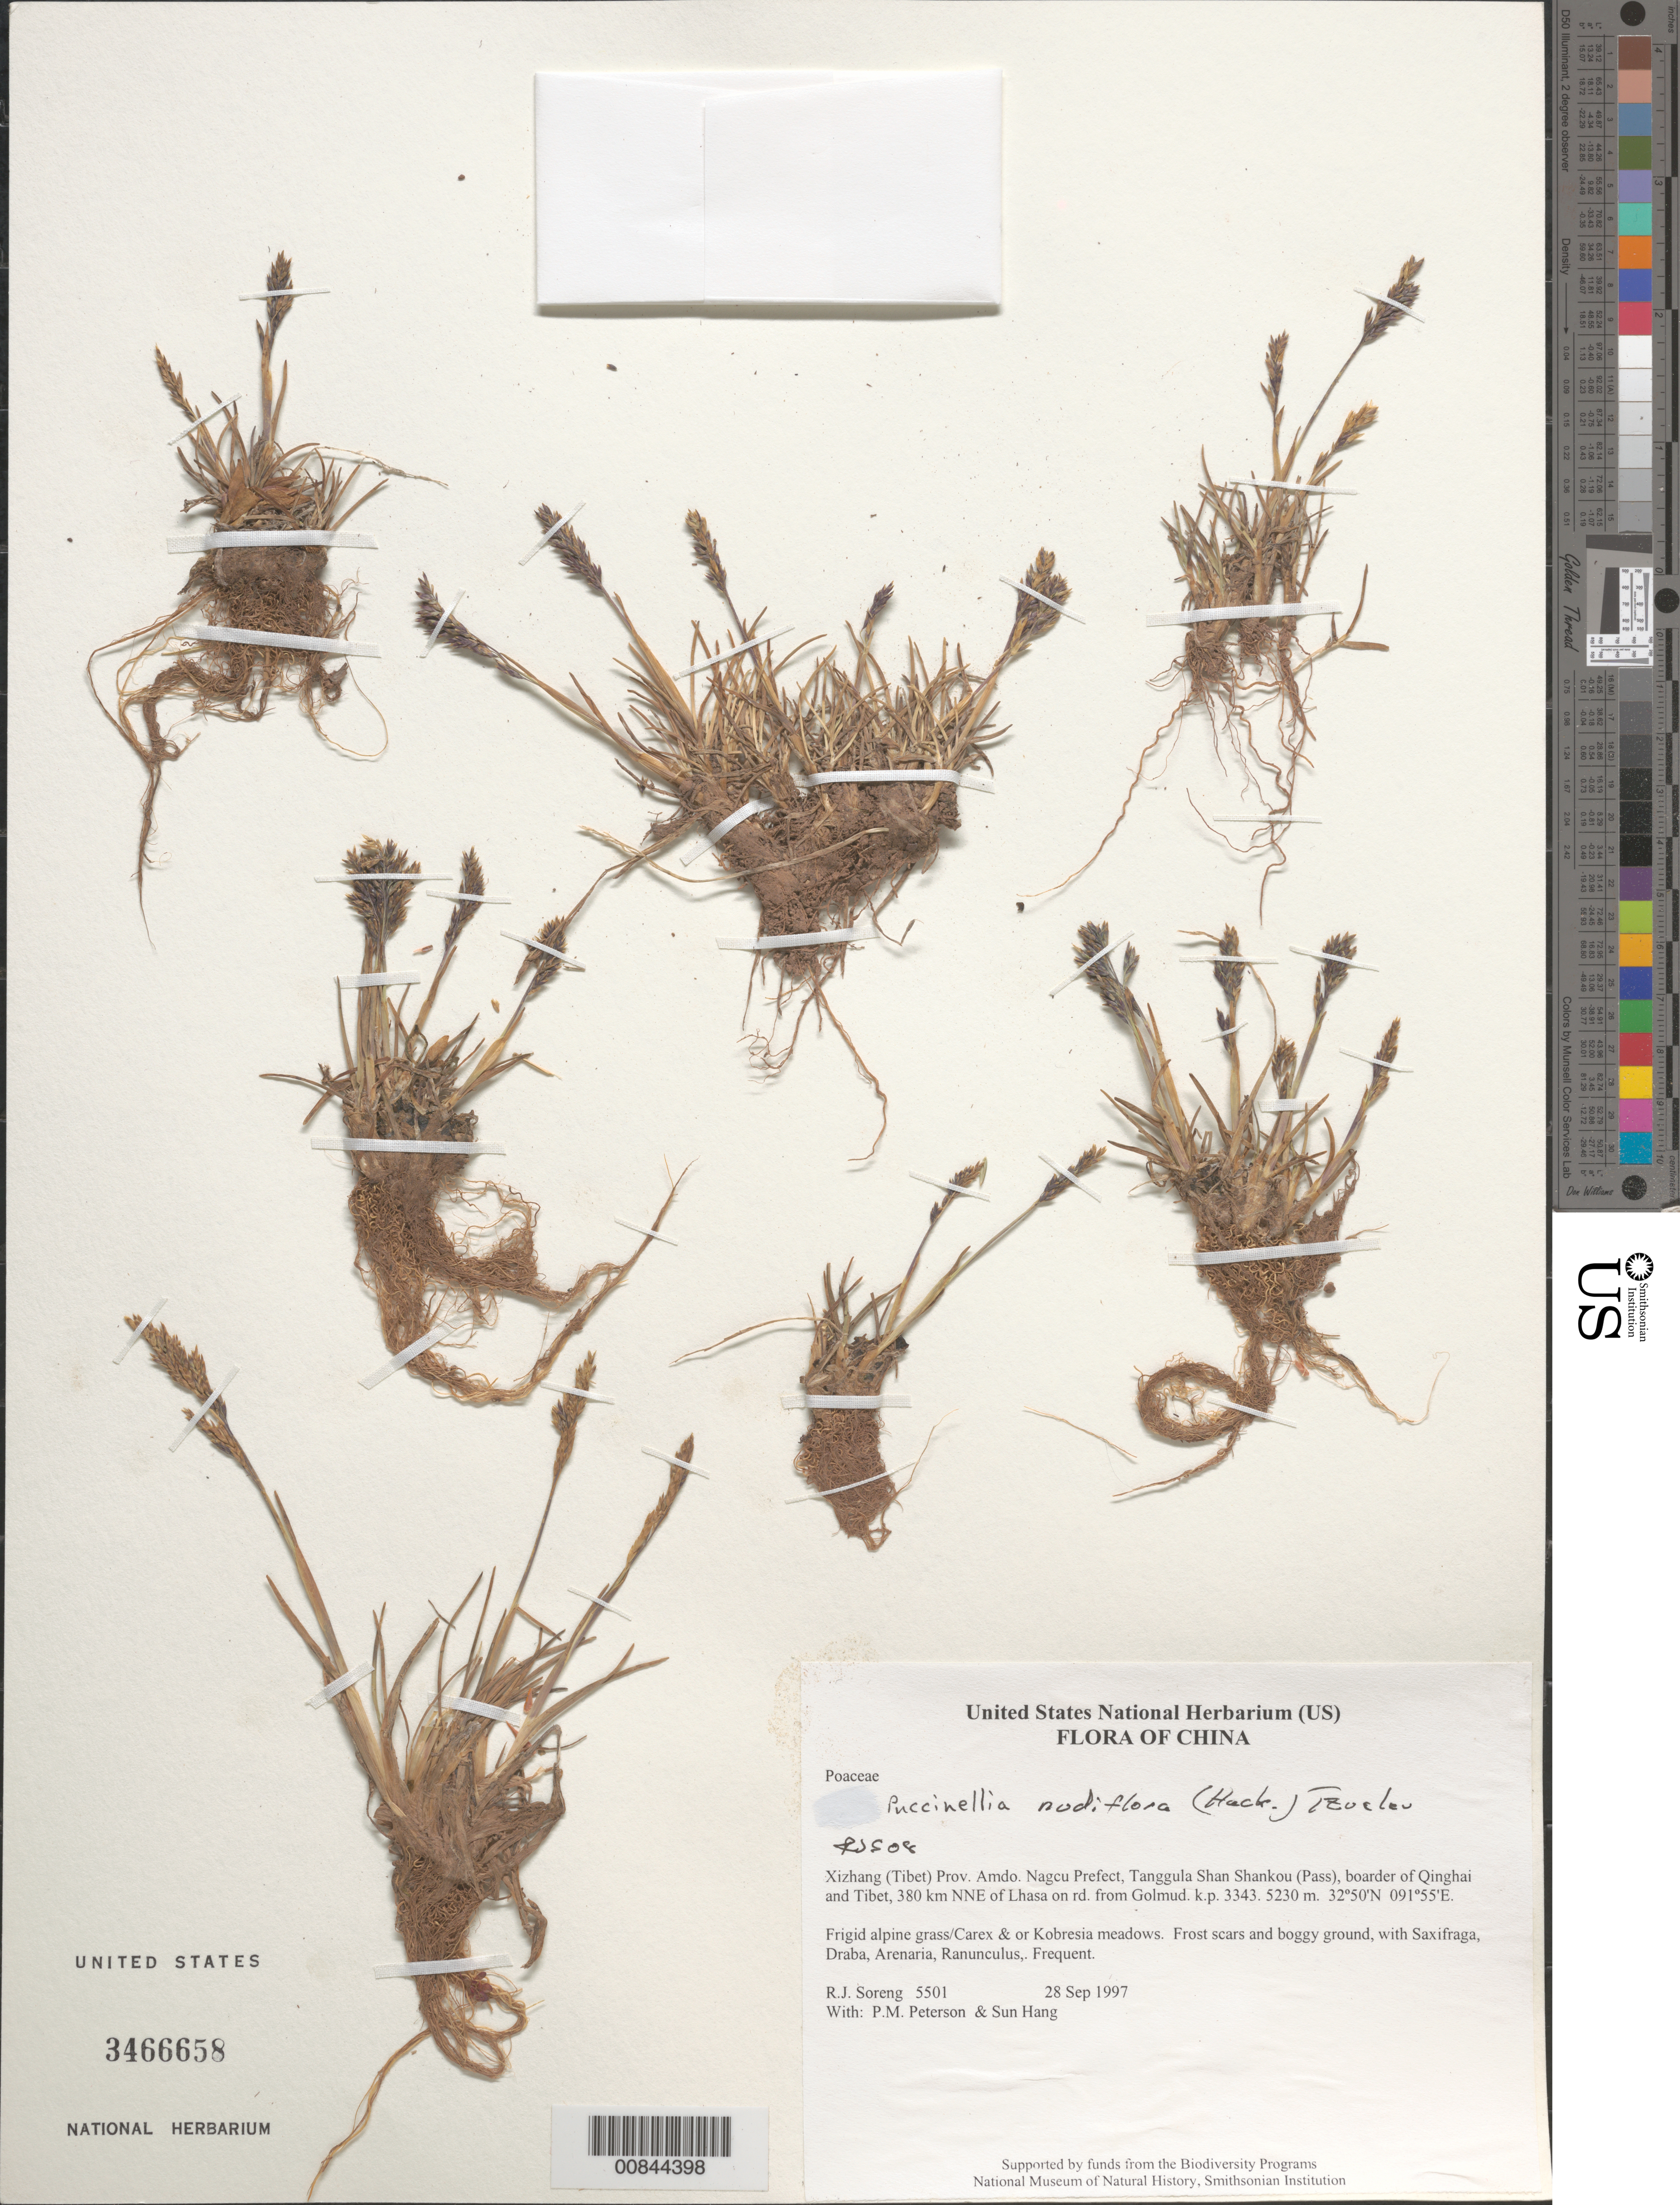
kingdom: Plantae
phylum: Tracheophyta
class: Liliopsida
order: Poales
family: Poaceae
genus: Puccinellia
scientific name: Puccinellia nudiflora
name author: (Hack.) Tzvelev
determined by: Soreng, Robert J., Research Associate (BOT), Smithsonian Institution - National Museum of Natural History (UNITED STATES)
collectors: R. J. Soreng, P. M. Peterson & Sun Hang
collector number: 5501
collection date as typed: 28 Sep 1997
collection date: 1997-09-28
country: China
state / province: Xizang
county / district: Amdo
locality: Nagcu Prefect, Tanggula Shan Shankou (Pass), boarder of Qinghai and Tibet, 380 km NNE of Lhasa on rd. from Golmud. k.p. 3343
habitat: Frigid alpine grass/Carex & or Kobresia meadows. Frost scars and boggy ground, with Saxifraga, Draba, Arenaria, Ranunculus,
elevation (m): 5230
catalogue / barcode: US 3466658